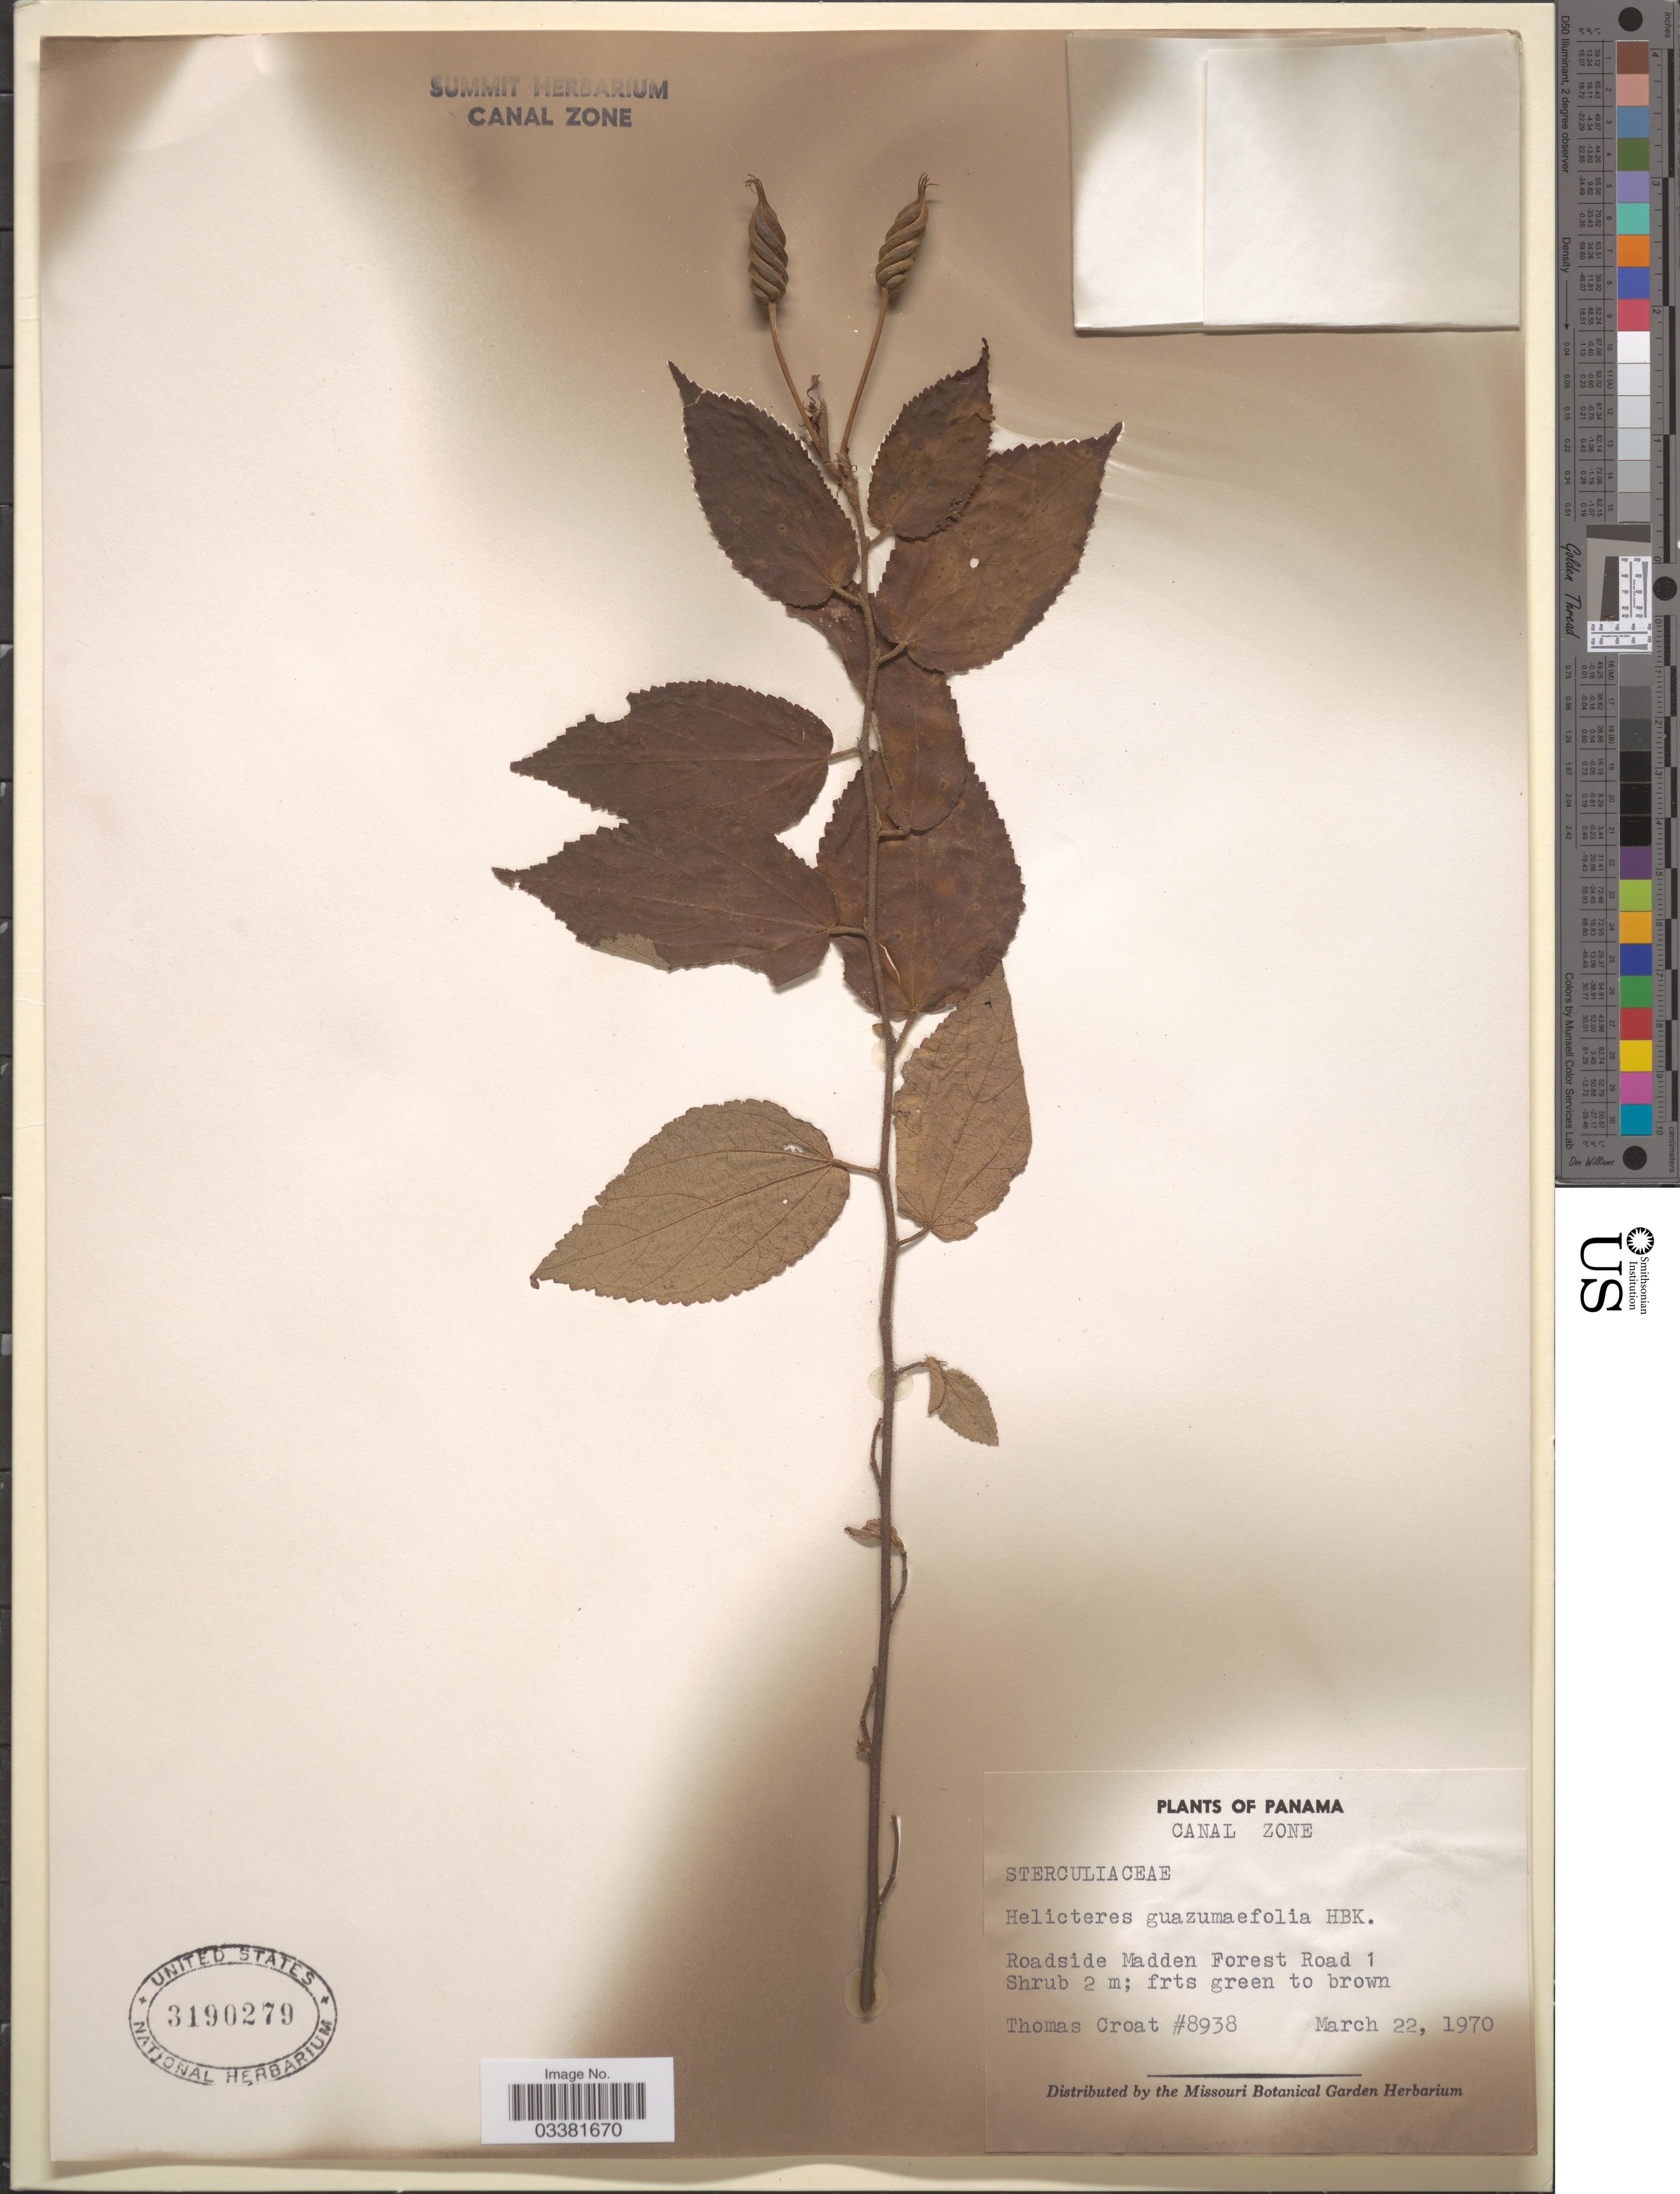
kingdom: Plantae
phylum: Tracheophyta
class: Magnoliopsida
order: Malvales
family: Malvaceae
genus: Helicteres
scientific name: Helicteres guazumifolia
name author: Kunth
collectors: T. B. Croat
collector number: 8938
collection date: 1970-03-22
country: Panama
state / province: Colón / Panamá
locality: Roadside Madden Forest Road 1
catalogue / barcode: US 3190279